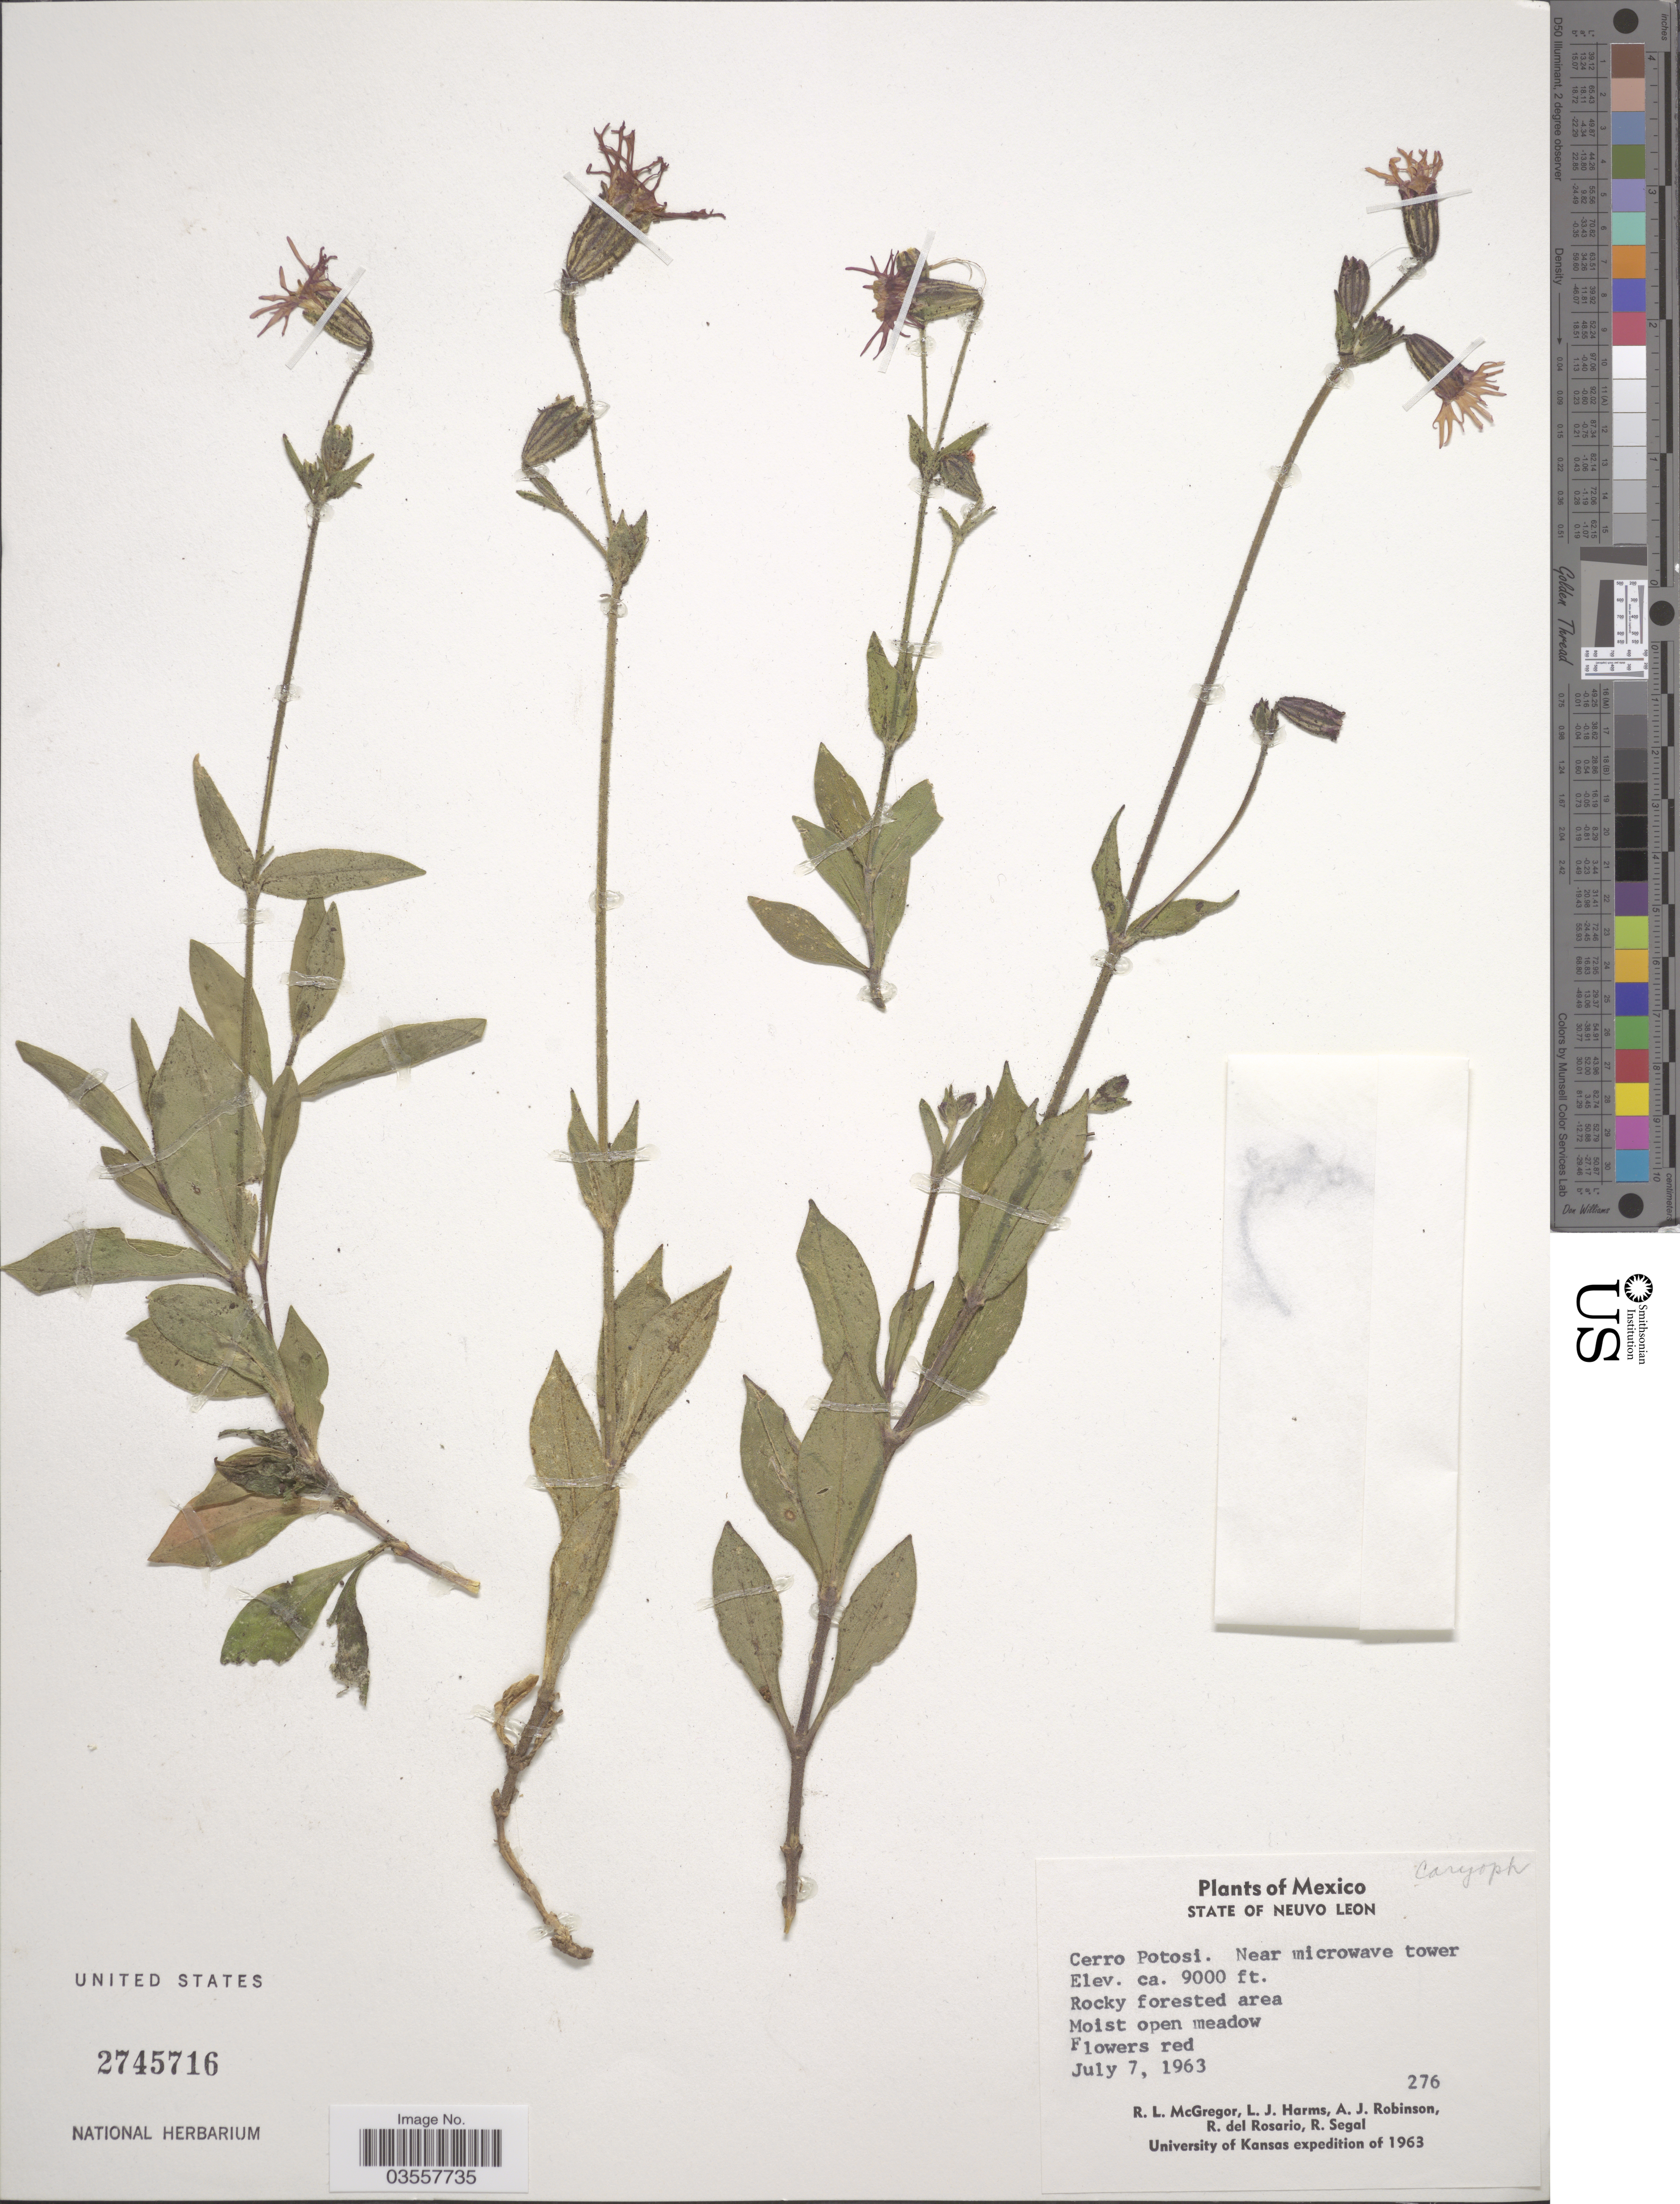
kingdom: Plantae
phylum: Tracheophyta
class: Magnoliopsida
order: Caryophyllales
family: Caryophyllaceae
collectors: R. McGregor, L. Harms, A. J. Robinson, R. del Rosario & R. Segal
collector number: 276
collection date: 1963-07-07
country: Mexico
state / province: Nuevo León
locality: Cerro Potosi. Near microwave tower.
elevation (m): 2743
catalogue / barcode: US 2745716